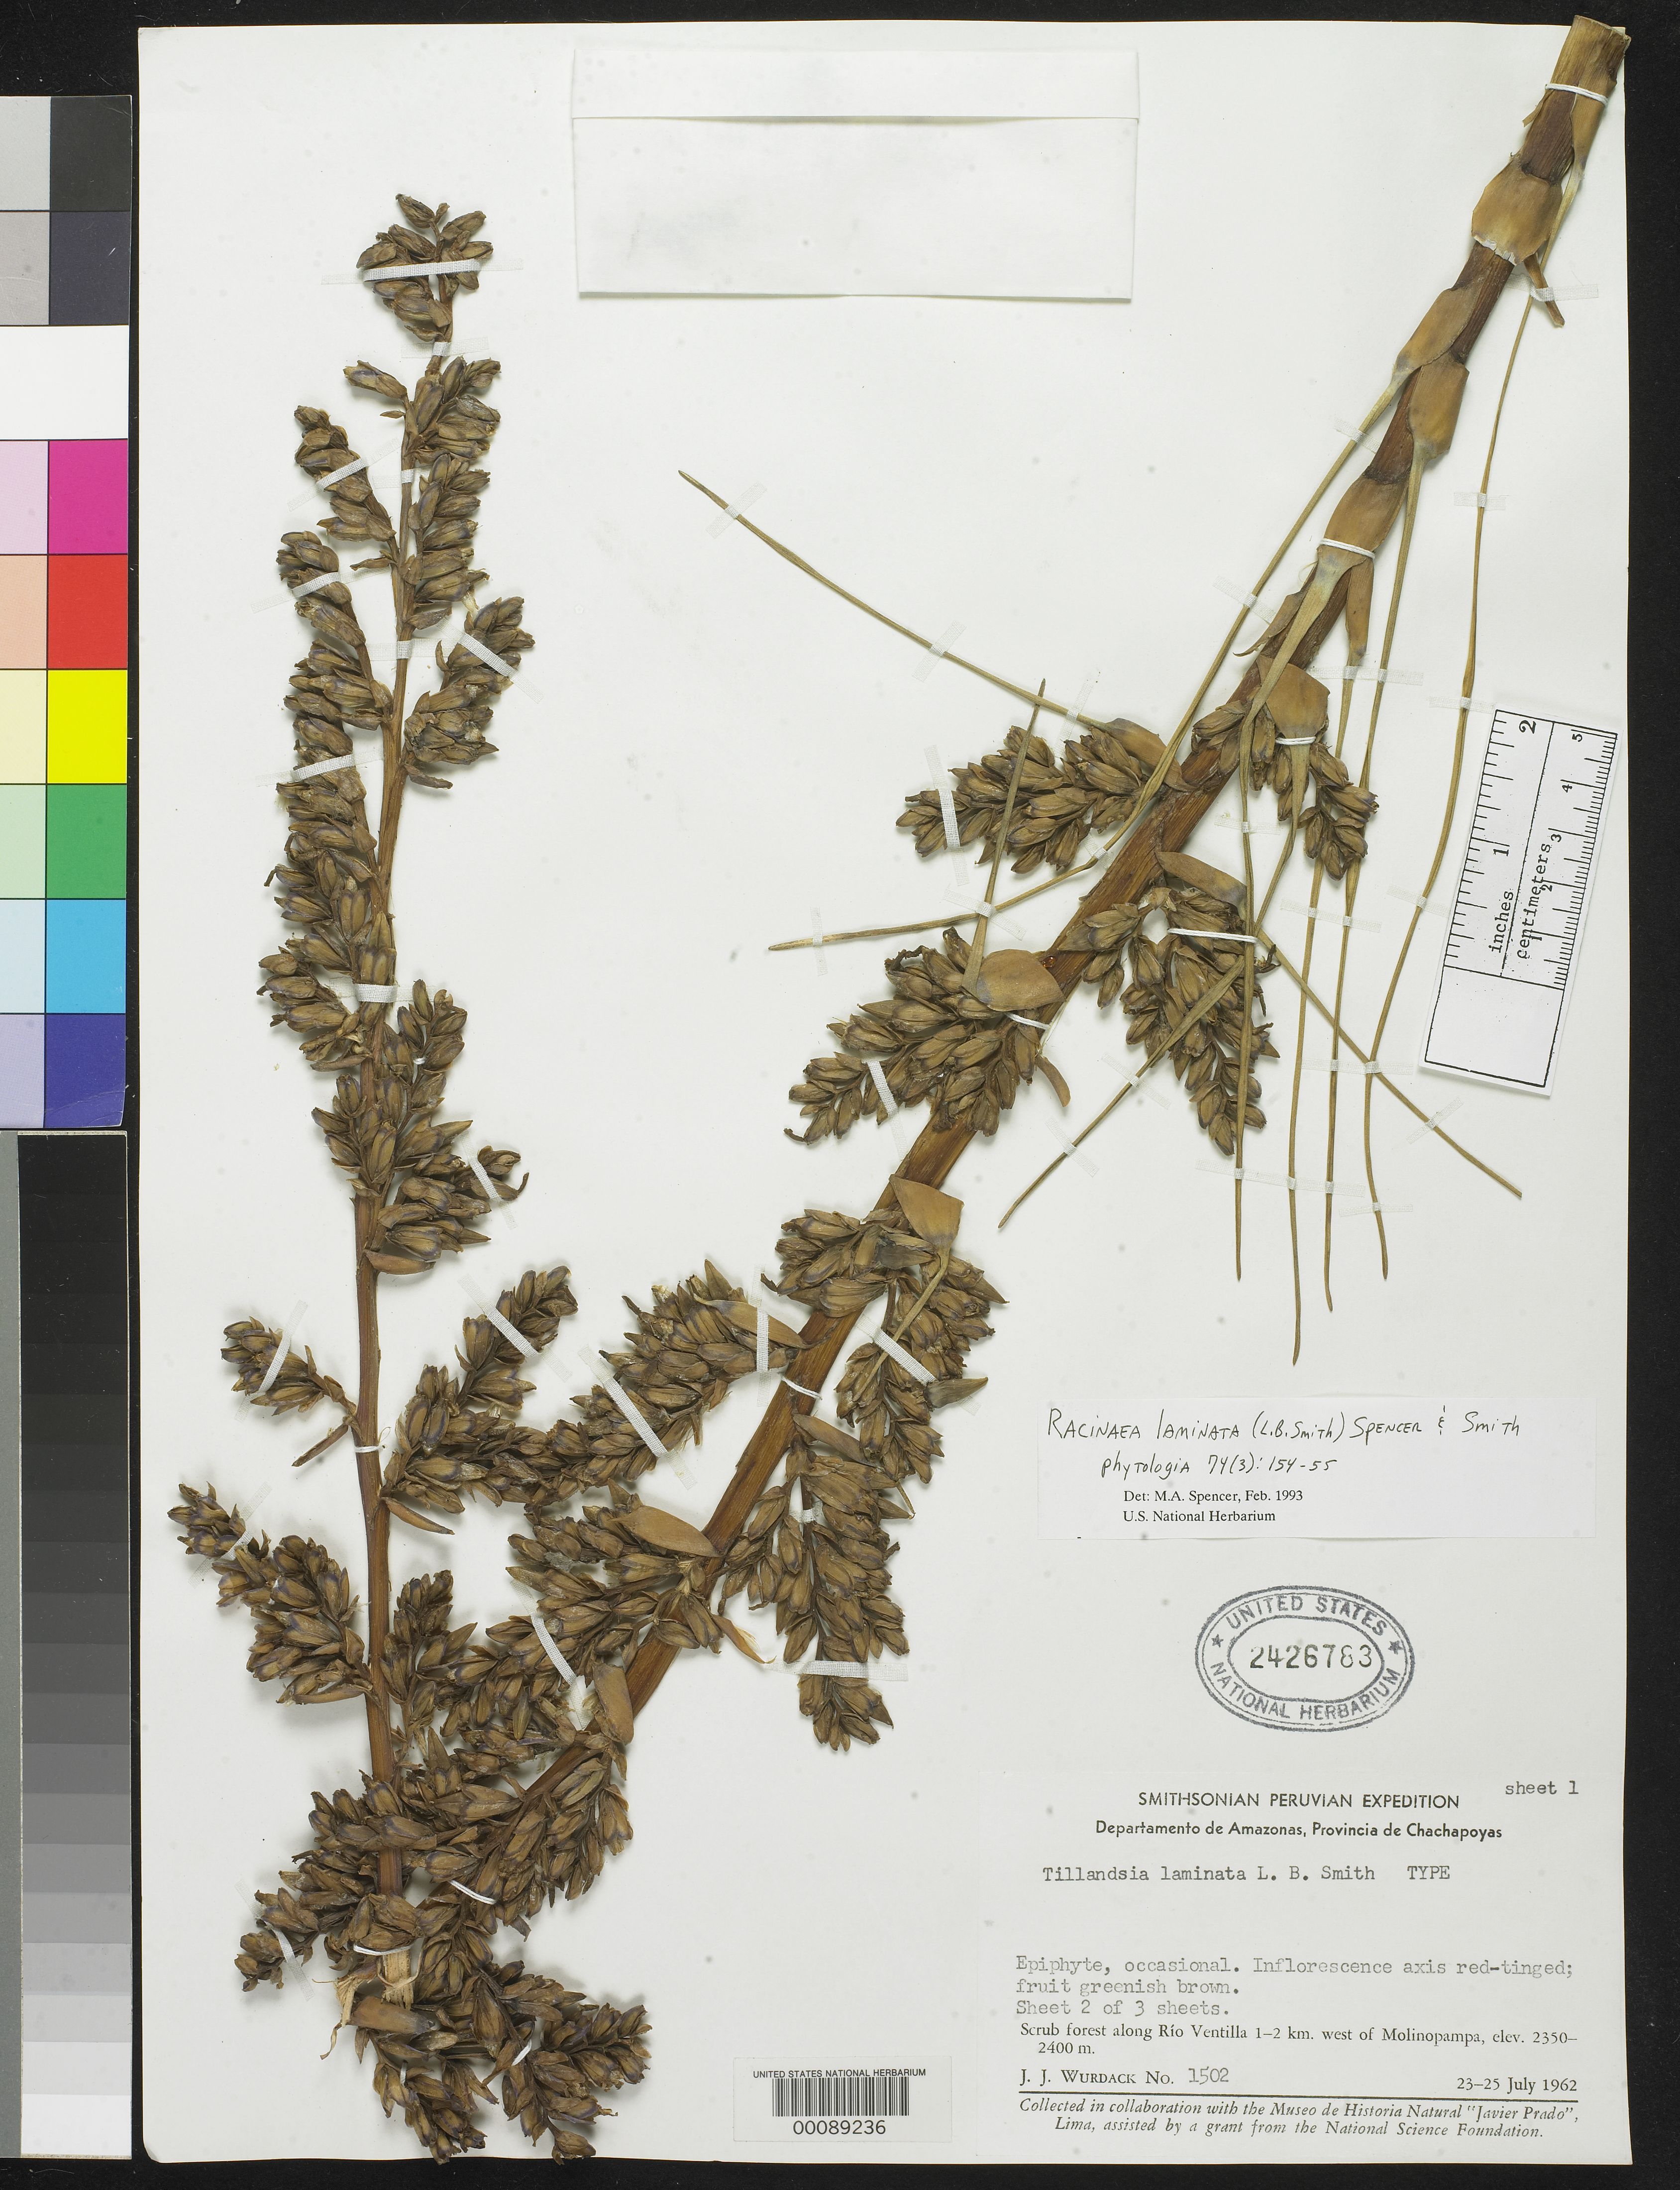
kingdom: Plantae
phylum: Tracheophyta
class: Liliopsida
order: Poales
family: Bromeliaceae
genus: Tillandsia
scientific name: Tillandsia laminata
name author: L.B. Sm.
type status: Holotype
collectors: J. J. Wurdack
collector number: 1502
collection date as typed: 23 Jul 1962 to 25 Jul 1962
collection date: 1962-07-23/1962-07-25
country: Peru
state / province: Amazonas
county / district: Chachapoyas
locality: along Río Ventilla, 1 - 2 km W of Molinopampa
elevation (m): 2350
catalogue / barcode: US 2426783